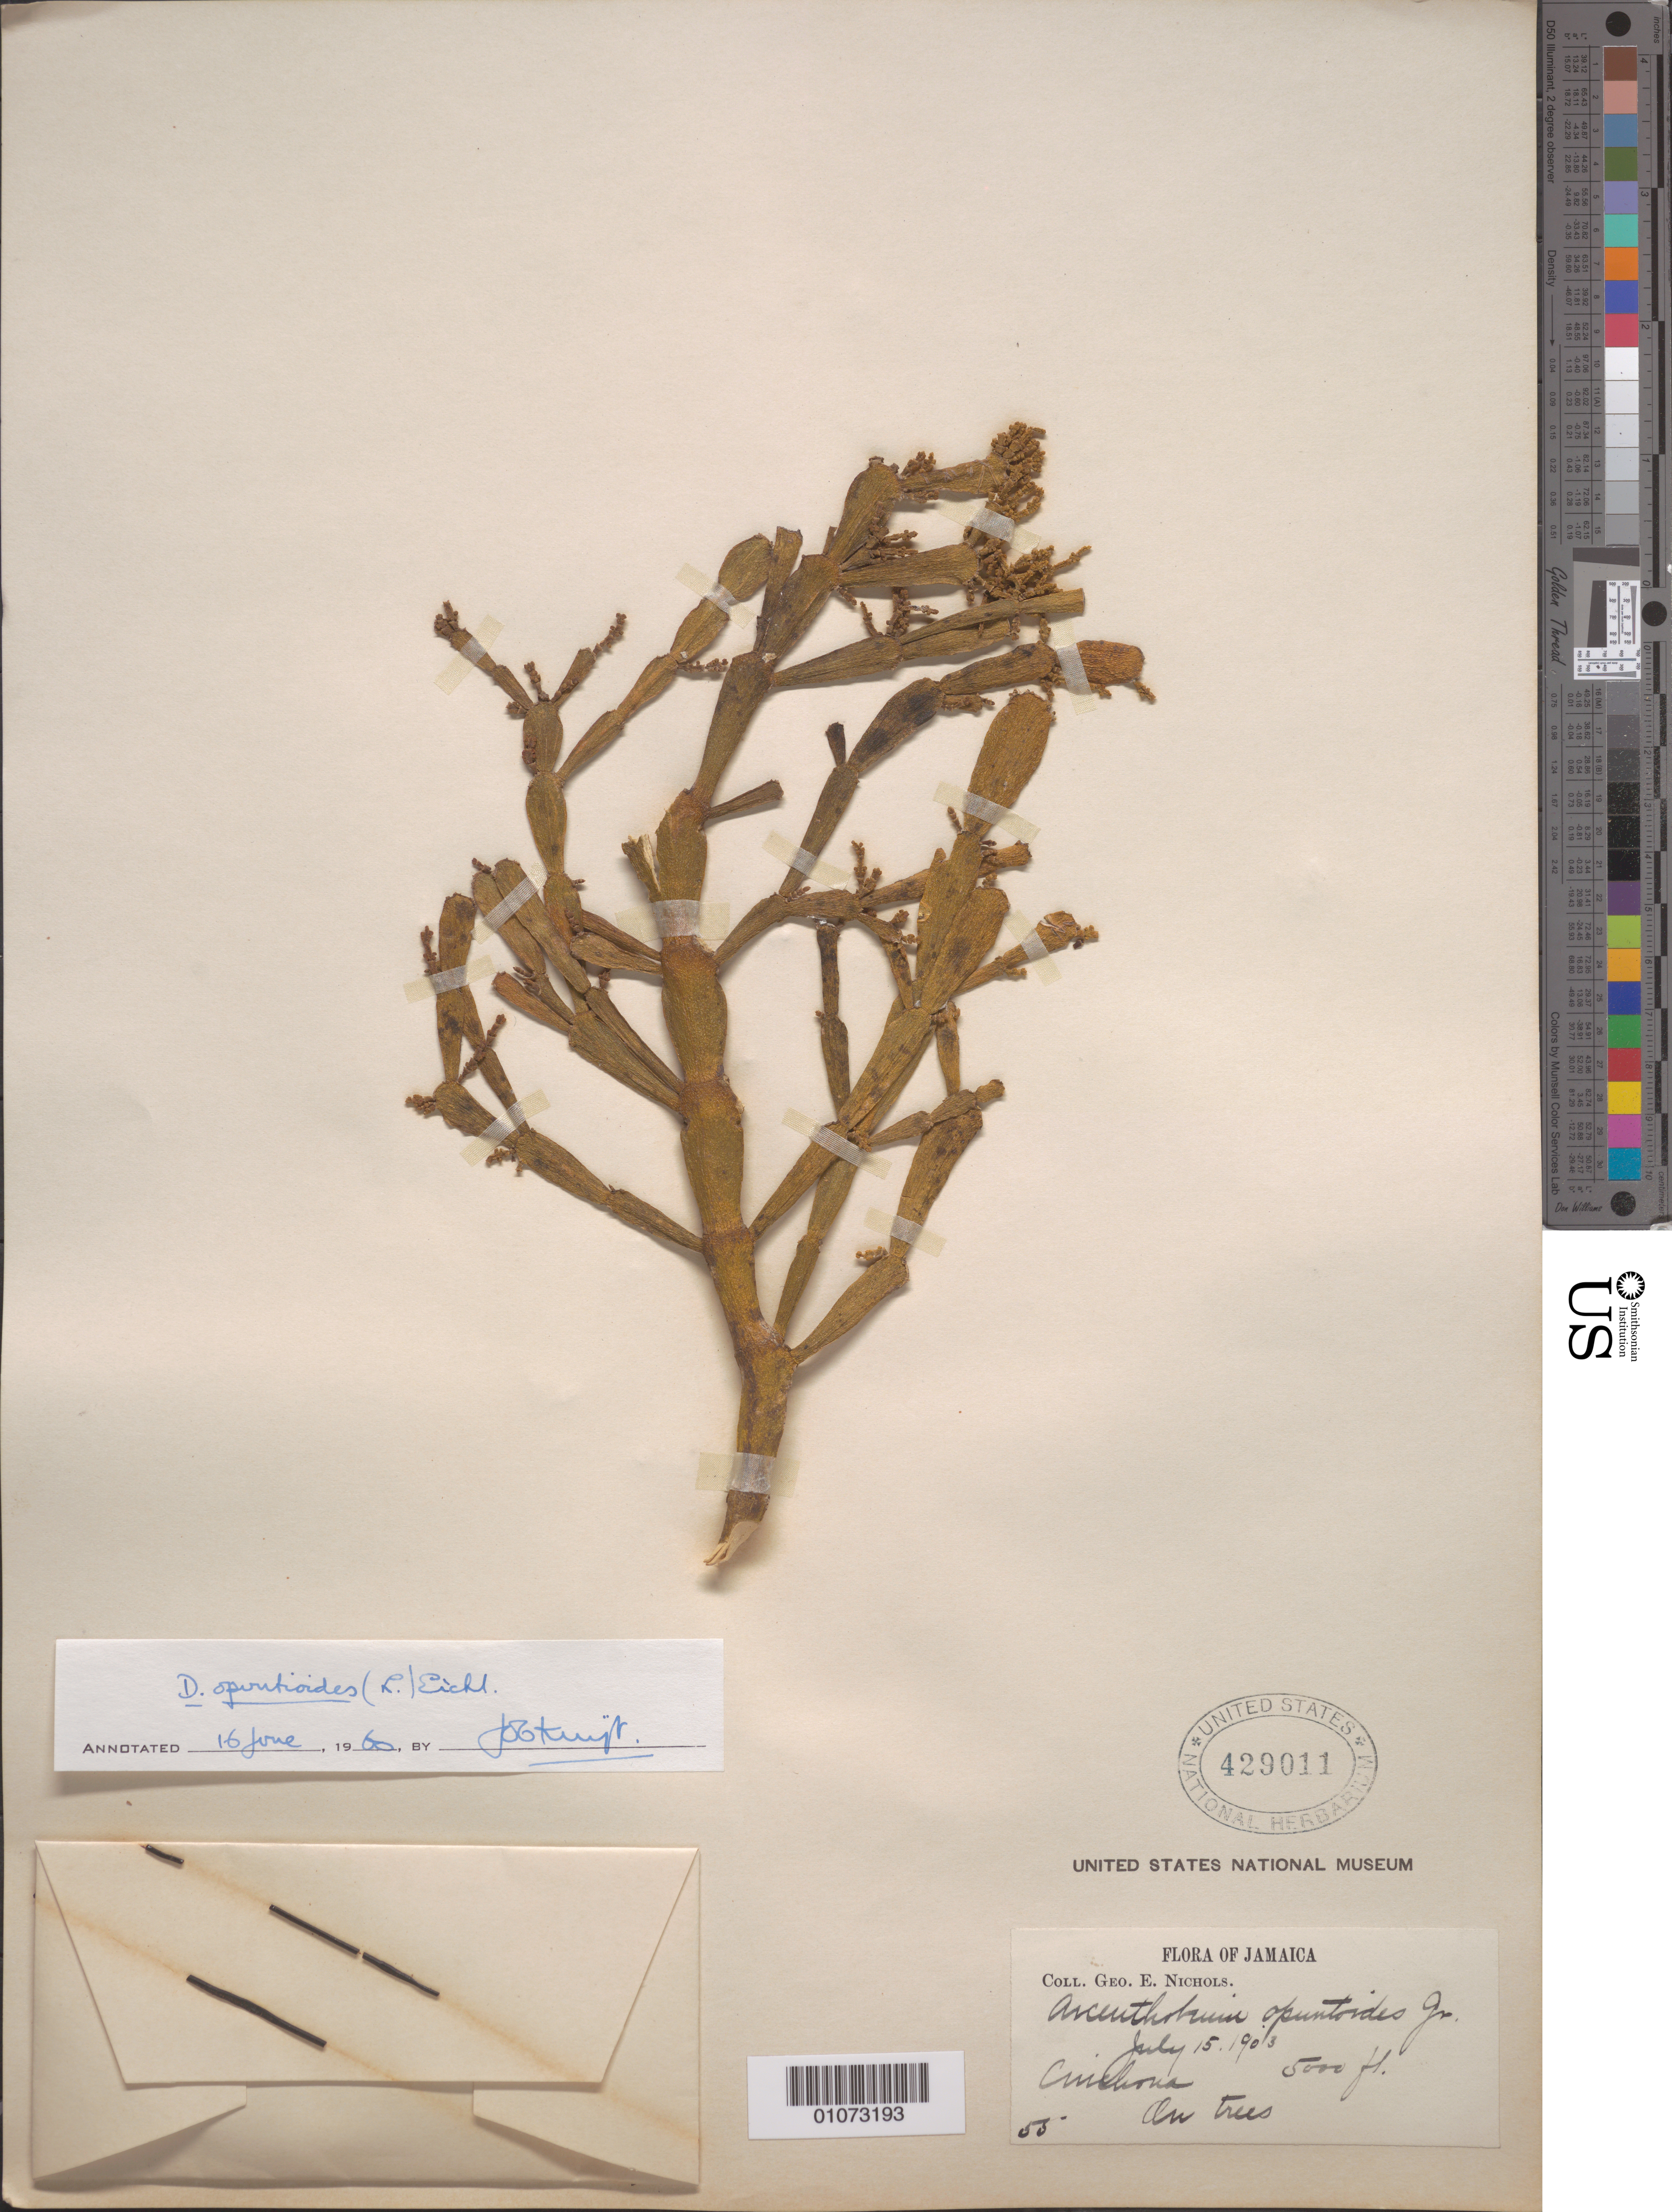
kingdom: Plantae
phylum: Tracheophyta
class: Magnoliopsida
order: Santalales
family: Viscaceae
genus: Dendrophthora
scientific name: Dendrophthora opuntioides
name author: (L.) Eichler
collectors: G. E. Nichols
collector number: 55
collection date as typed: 15 Jul 1903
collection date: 1903-07-15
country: Jamaica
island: Jamaica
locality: Cuichona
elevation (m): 1524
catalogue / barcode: US 429011